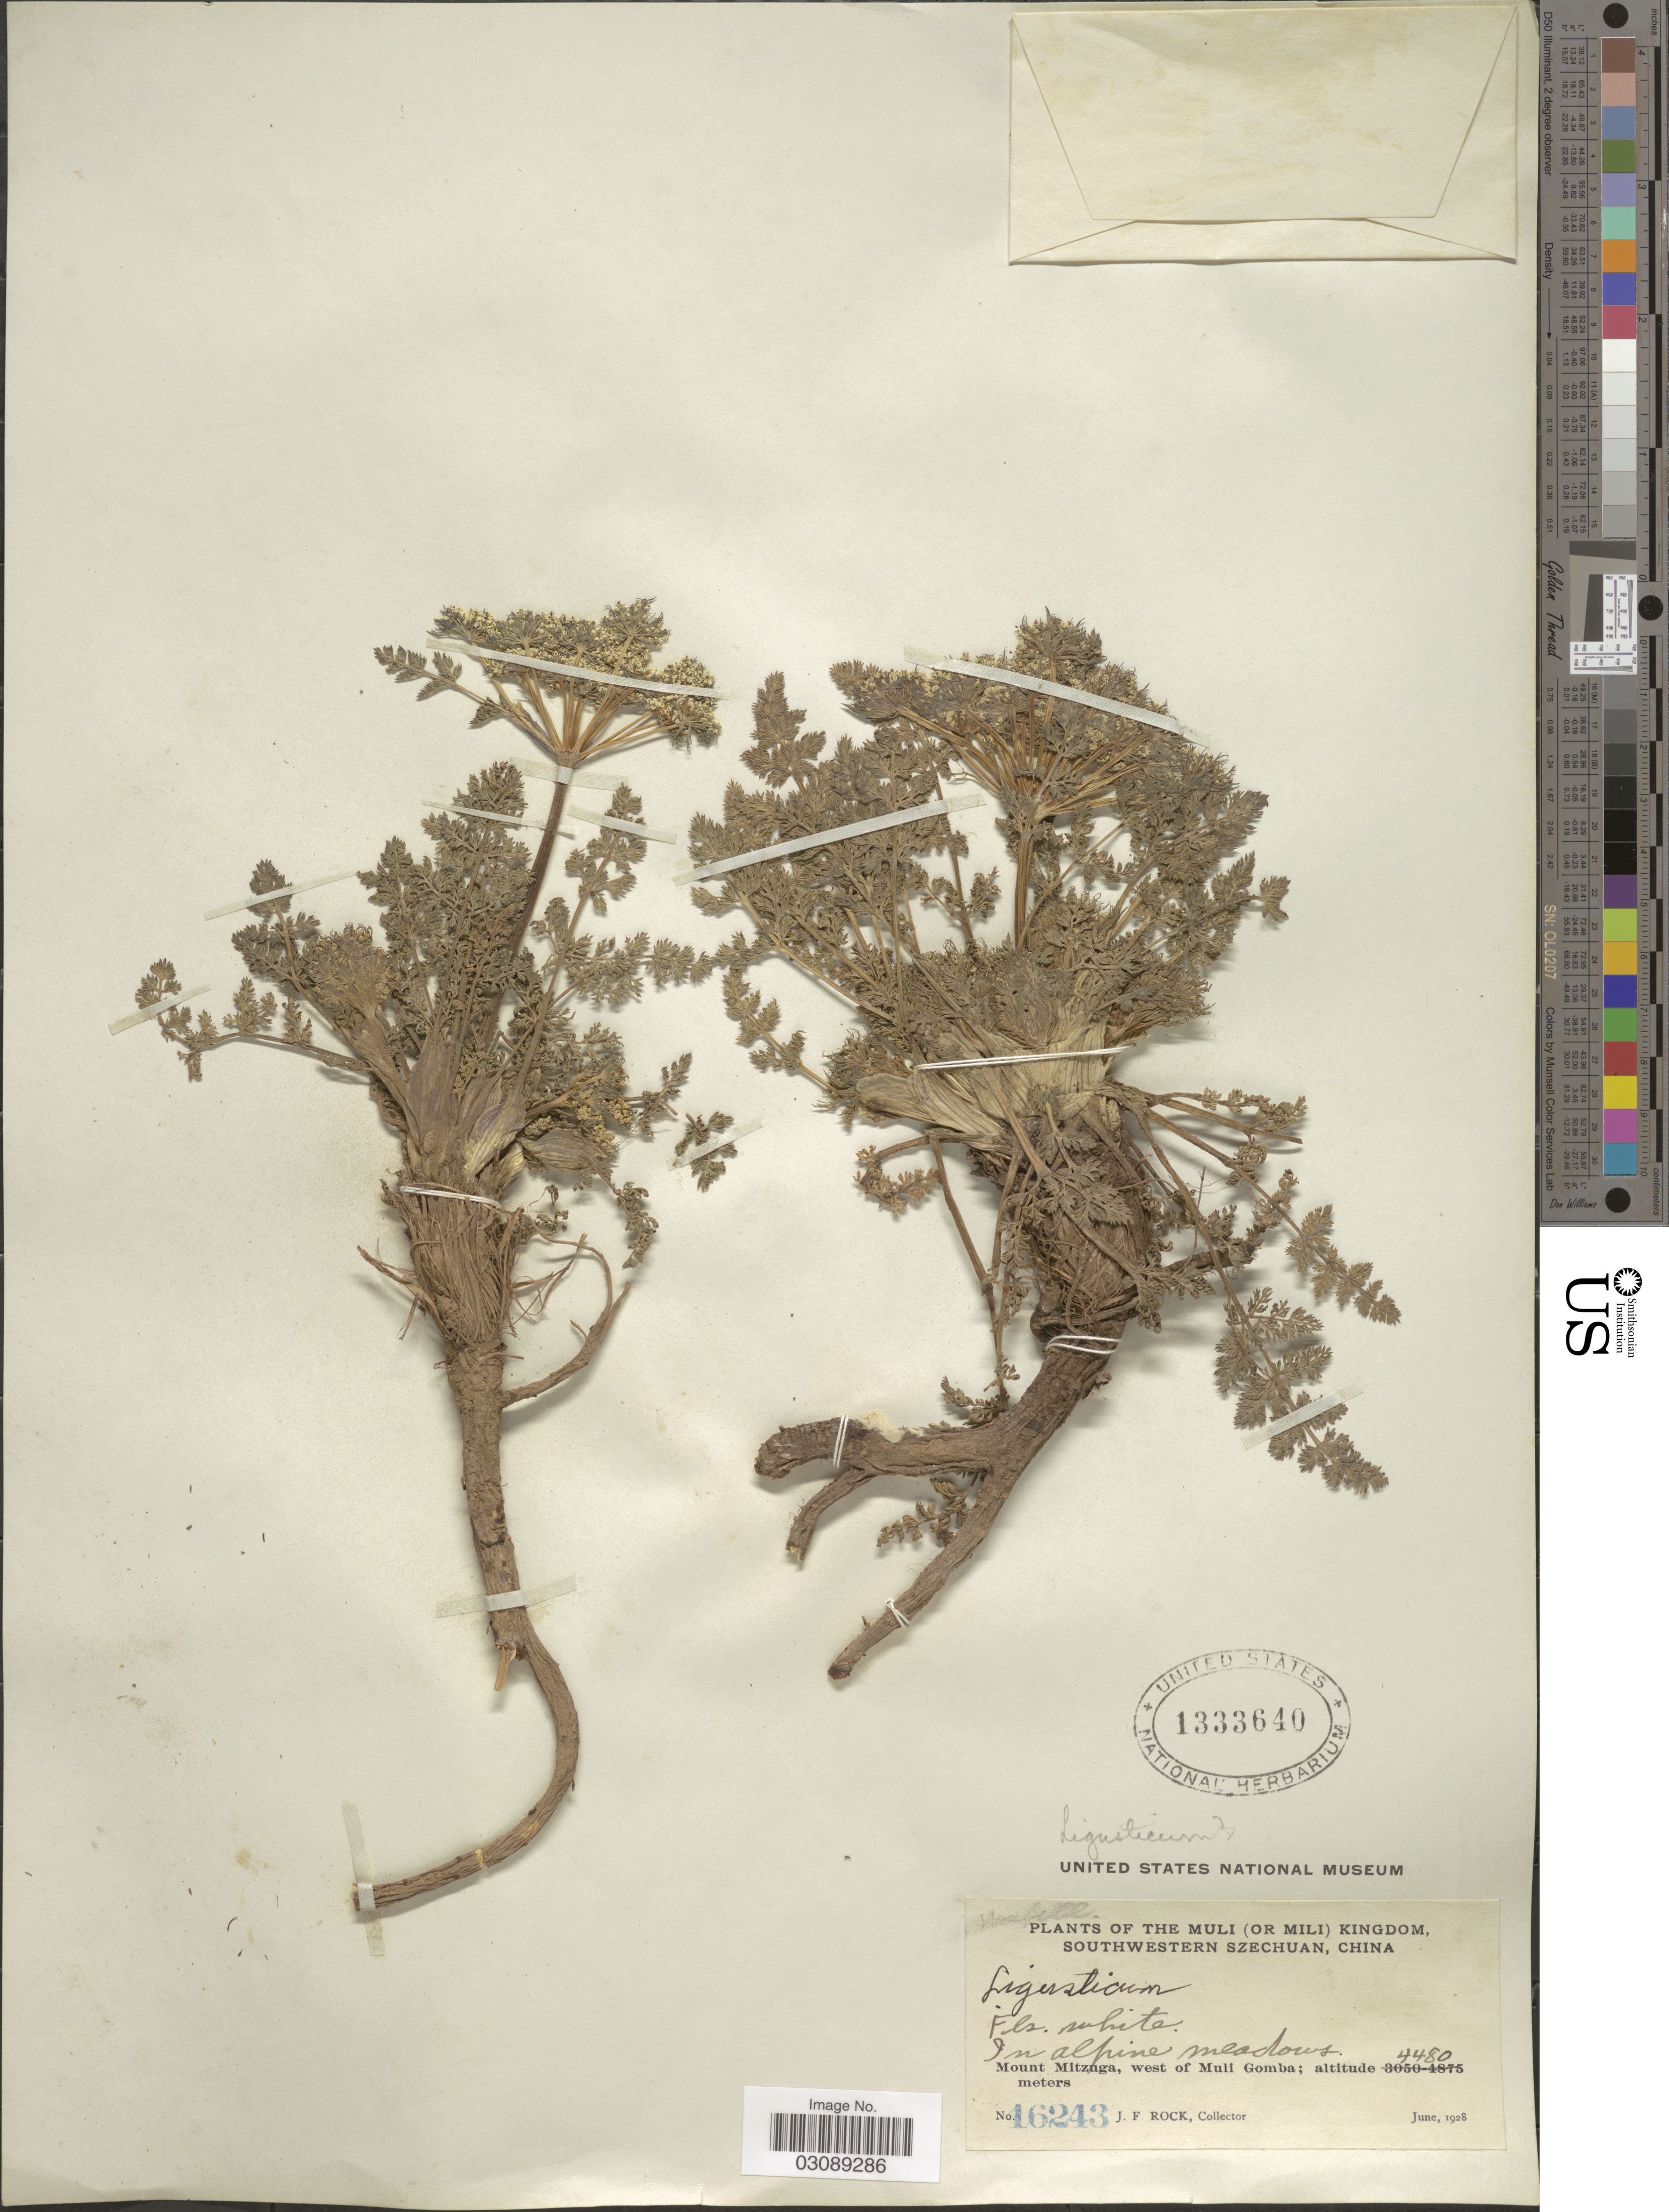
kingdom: Plantae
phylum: Tracheophyta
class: Magnoliopsida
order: Apiales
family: Apiaceae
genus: Ligusticum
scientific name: Ligusticum sp.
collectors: J. Rock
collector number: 16243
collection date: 1928-06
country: China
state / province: Sichuan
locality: The Muli (or Mili) Kingdom, southwestern Szechuan. Mount Mitzuga, west of Muli Gomba.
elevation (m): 4480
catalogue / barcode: US 1333640